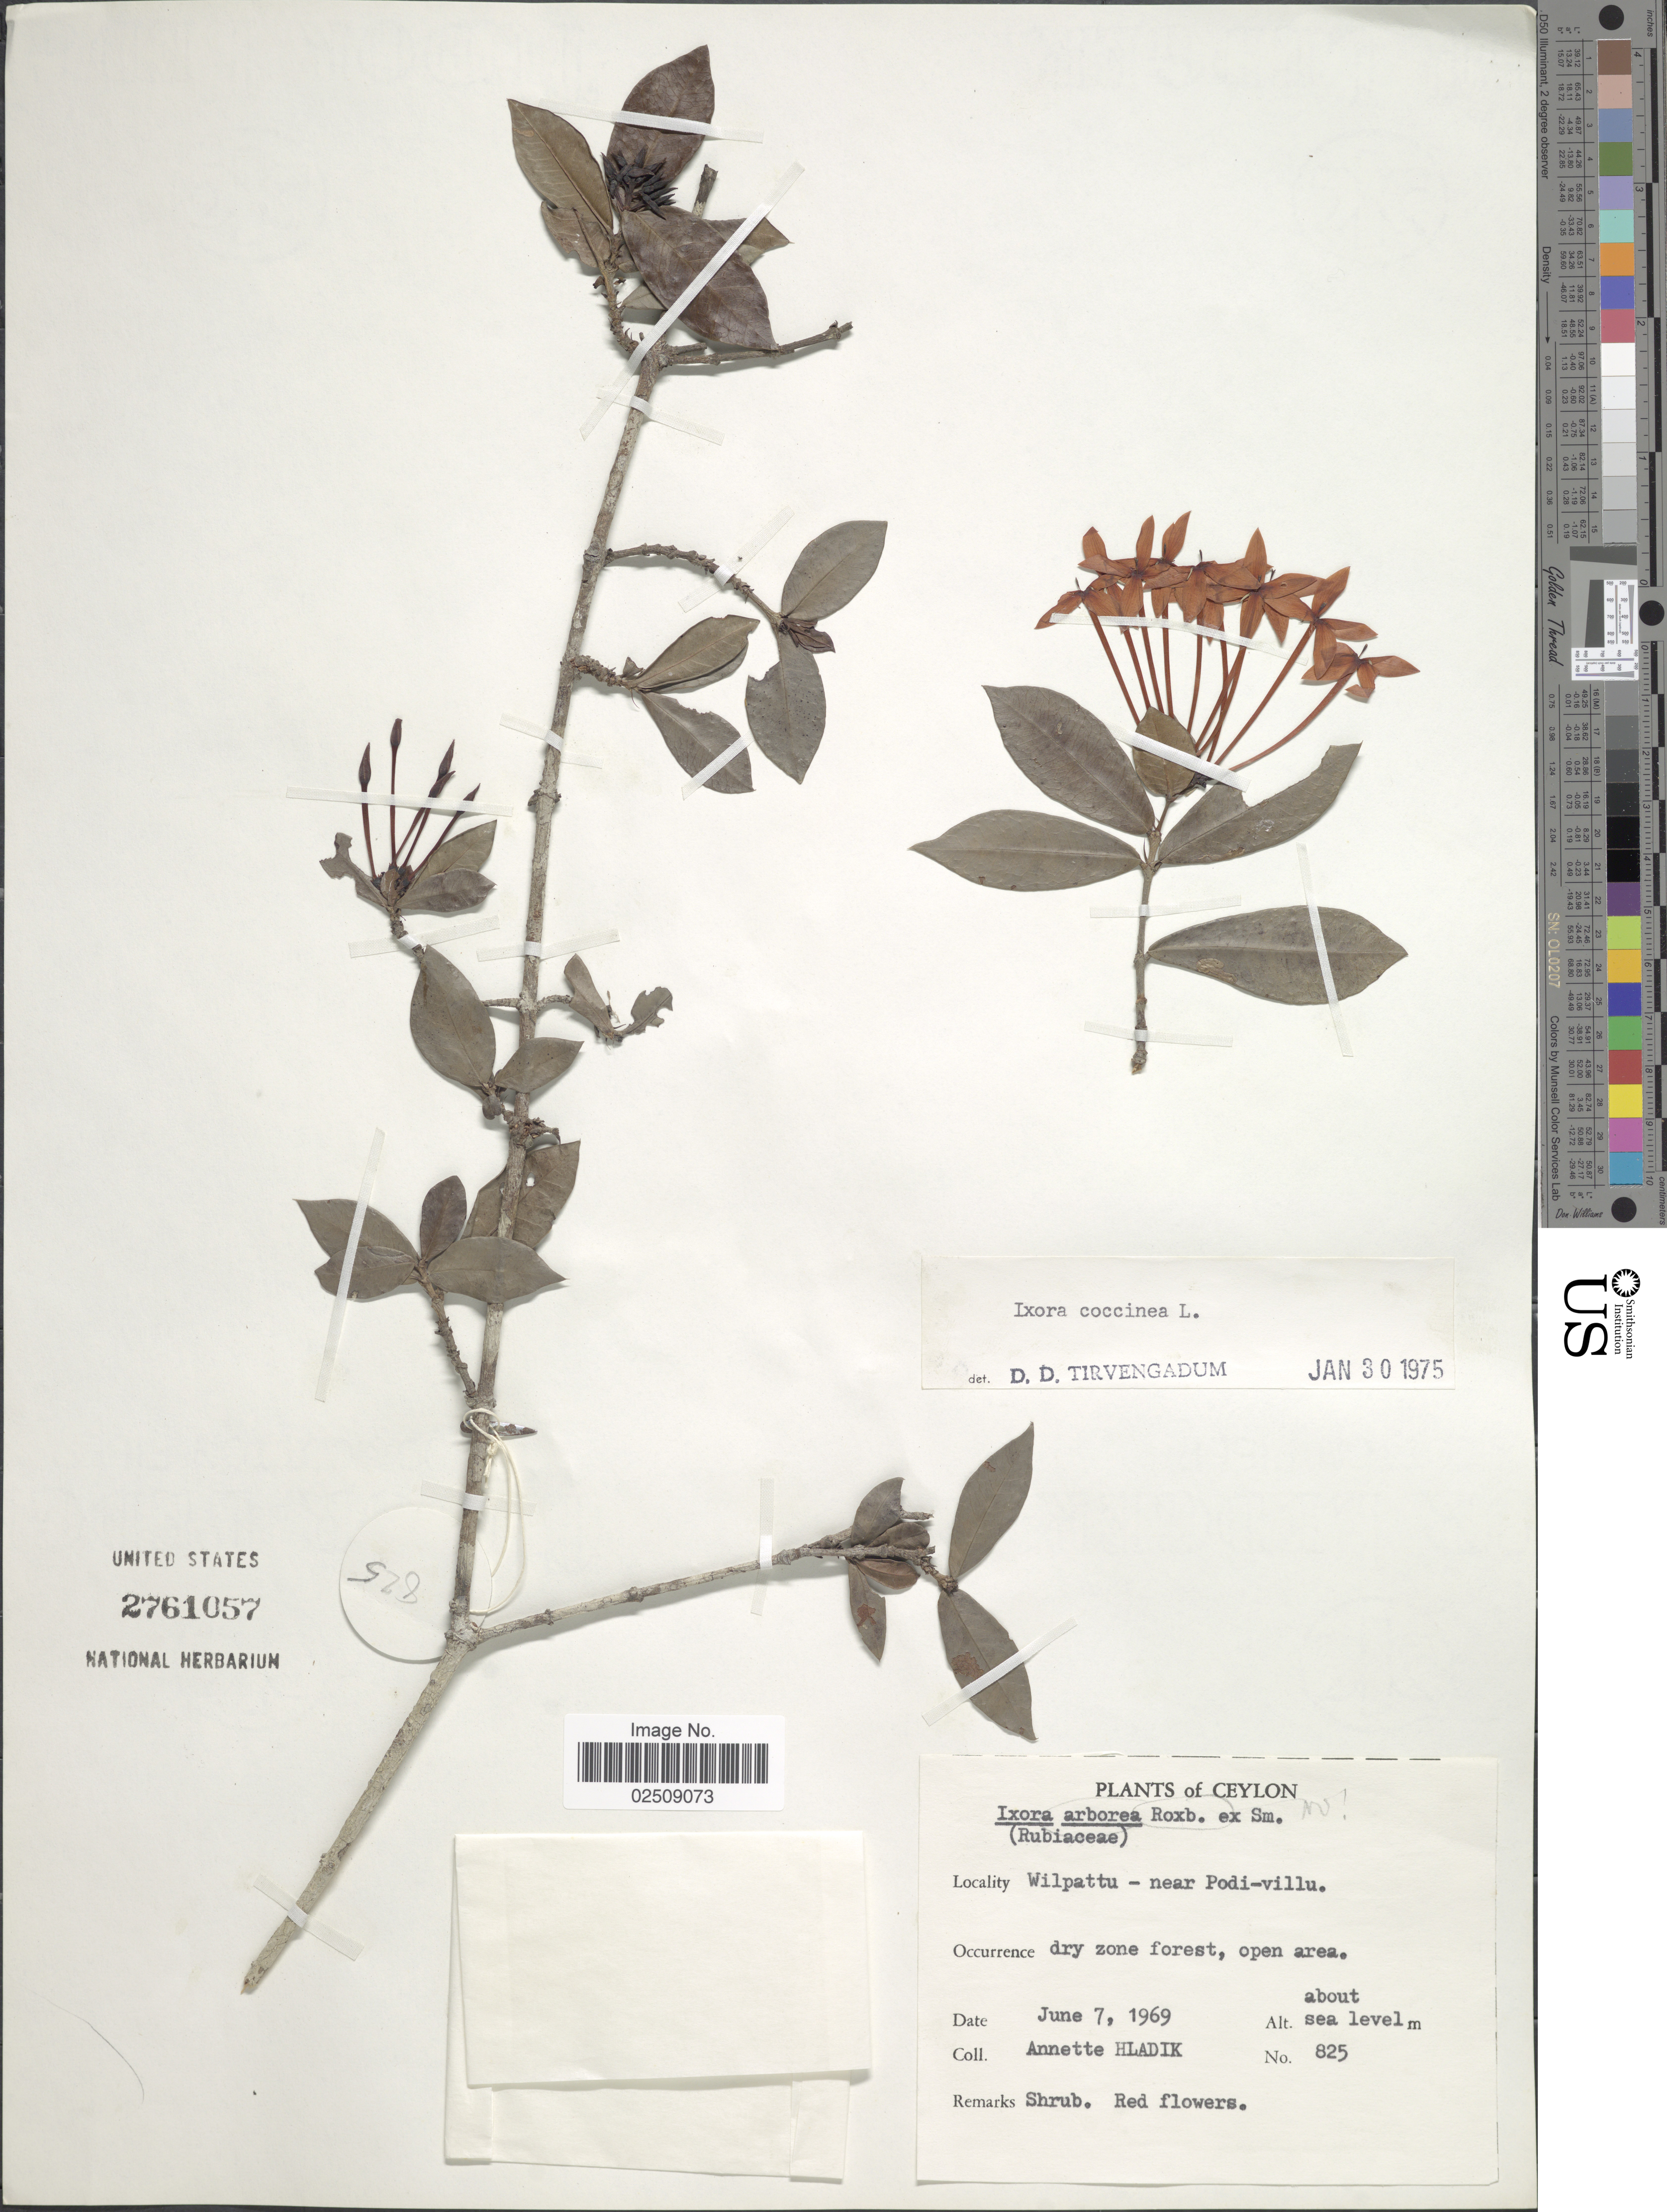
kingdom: Plantae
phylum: Tracheophyta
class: Magnoliopsida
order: Gentianales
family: Rubiaceae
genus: Ixora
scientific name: Ixora coccinea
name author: L.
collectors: A. Hladik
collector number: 825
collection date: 1969-06-07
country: Sri Lanka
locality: Ceylon. Wilpattu - near Podi- villu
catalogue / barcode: US 2761057